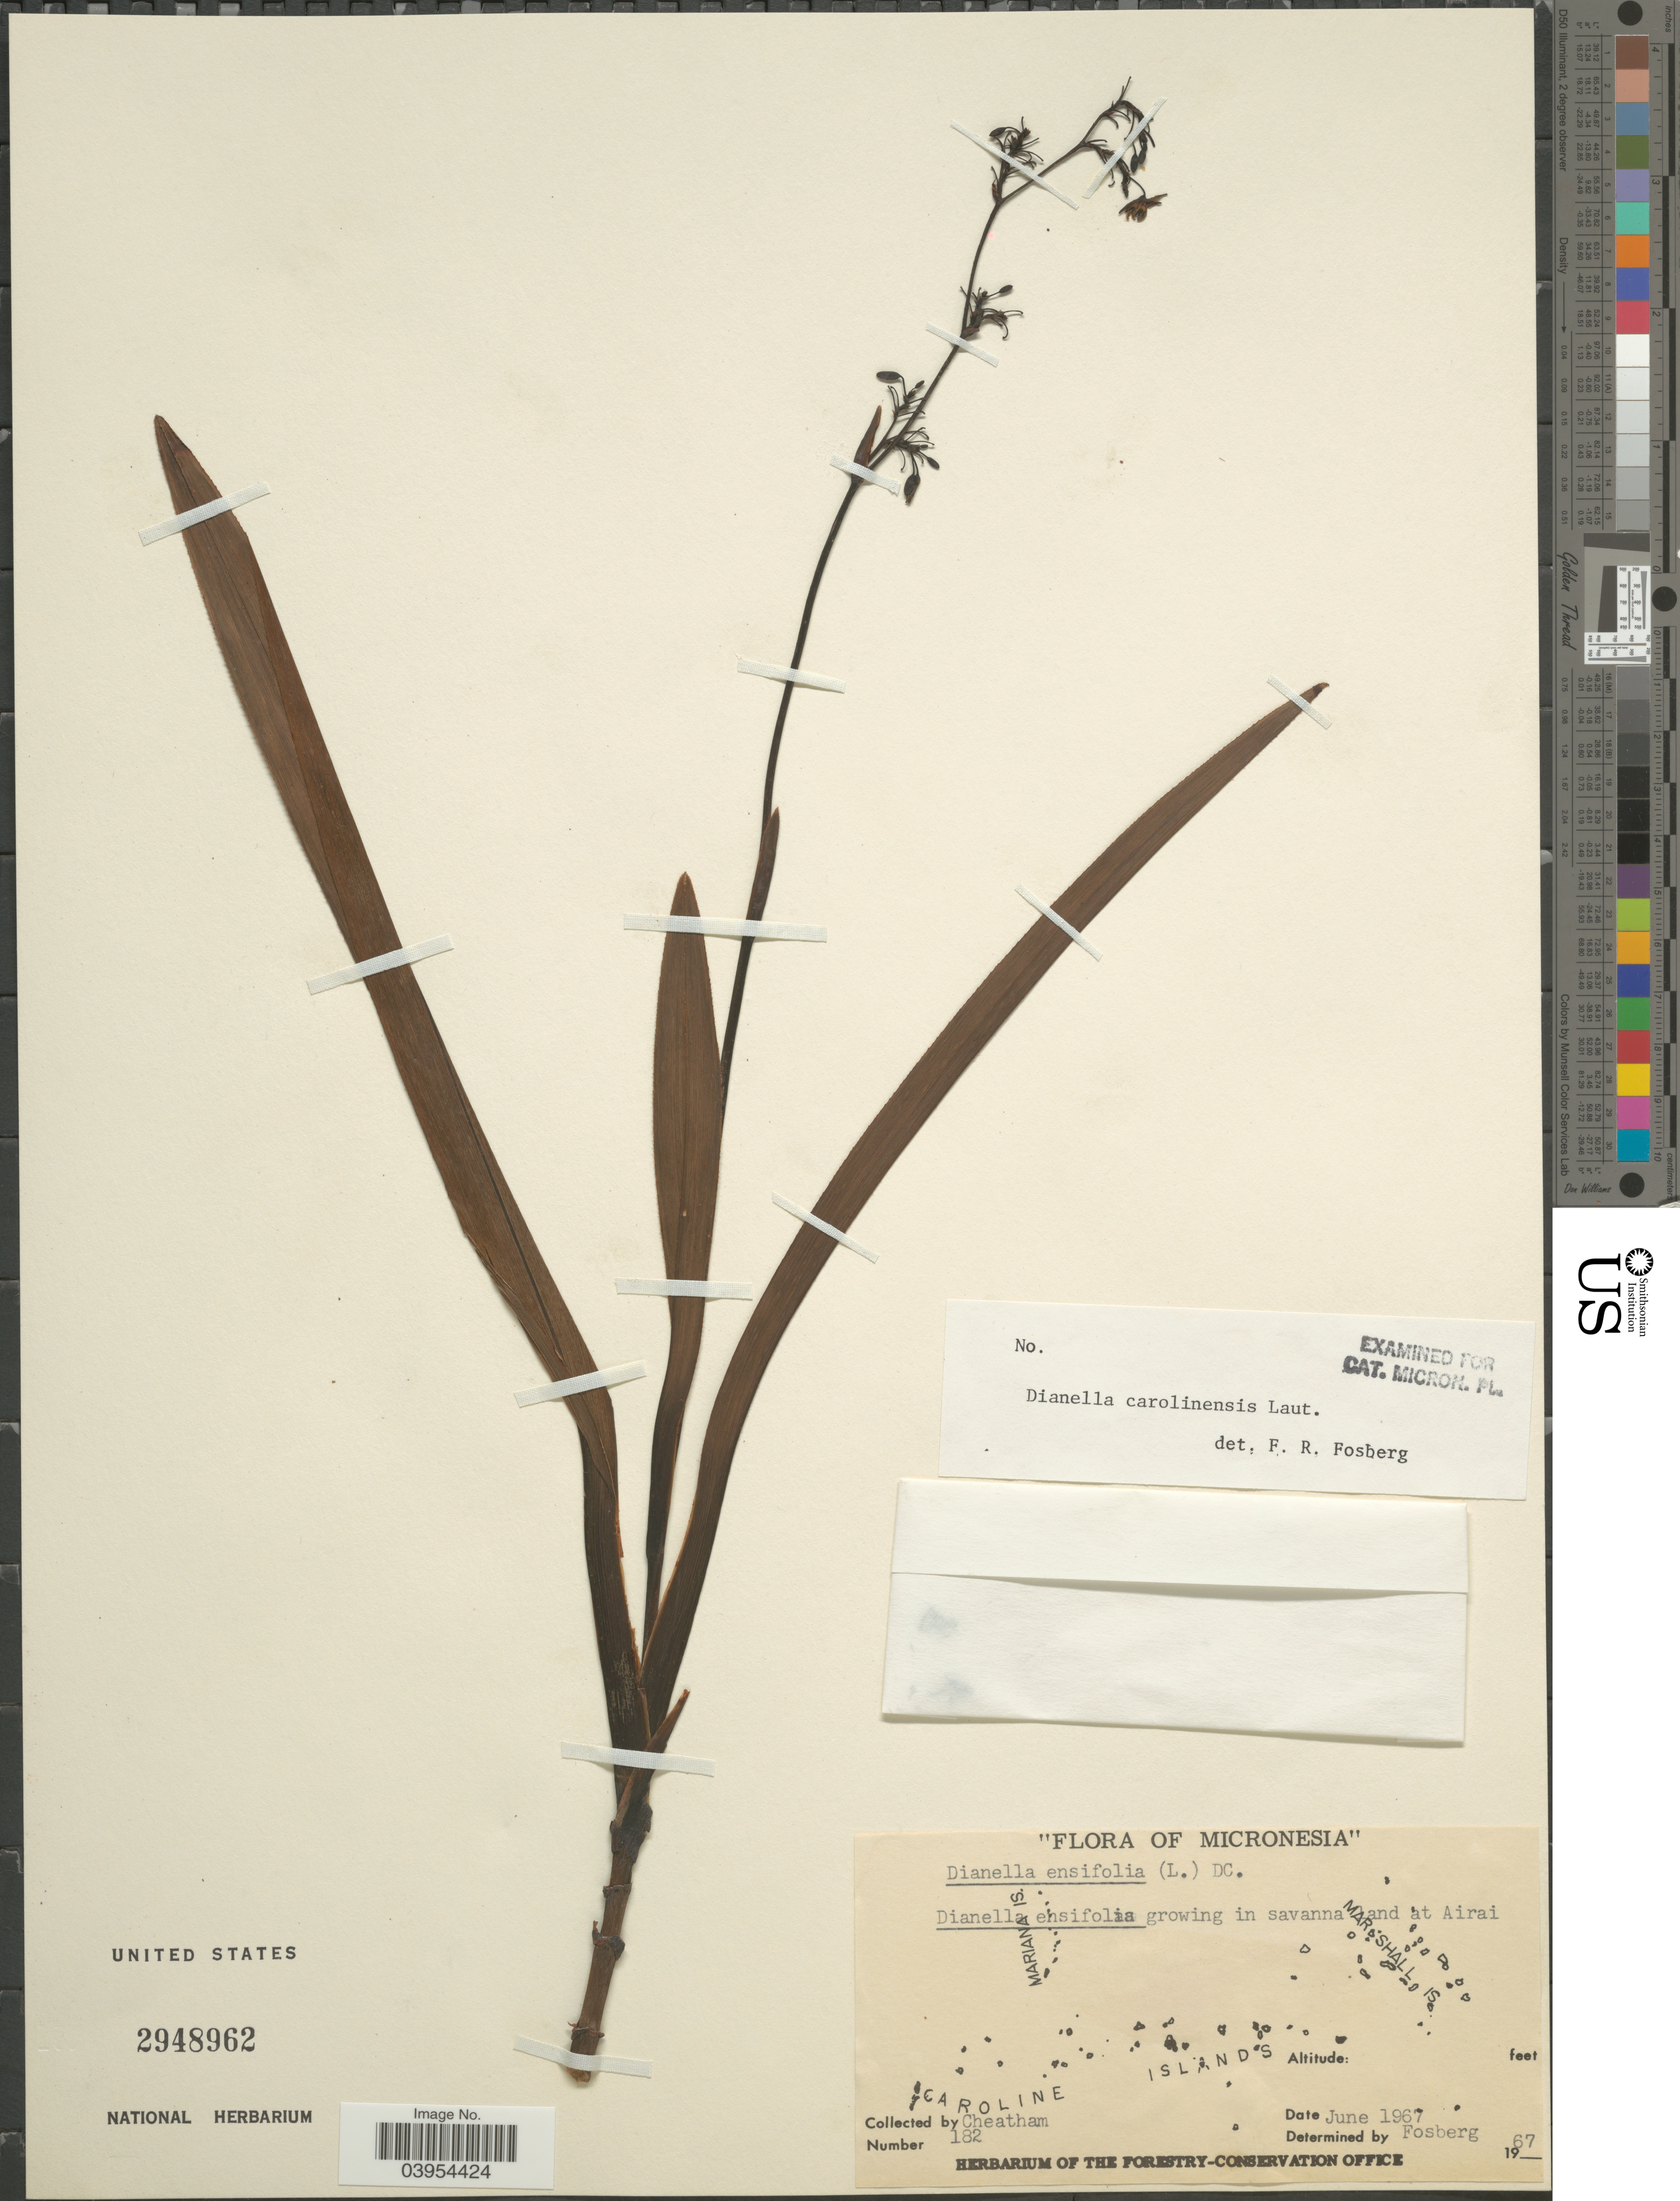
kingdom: Plantae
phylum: Tracheophyta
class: Liliopsida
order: Asparagales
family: Asphodelaceae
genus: Dianella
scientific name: Dianella carolinensis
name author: Lauterb.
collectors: Cheatham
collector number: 182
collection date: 1967-06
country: Micronesia, Federated States of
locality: Micronesia. Caroline Islands. Growing in savanna and at Airai.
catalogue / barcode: US 2948962